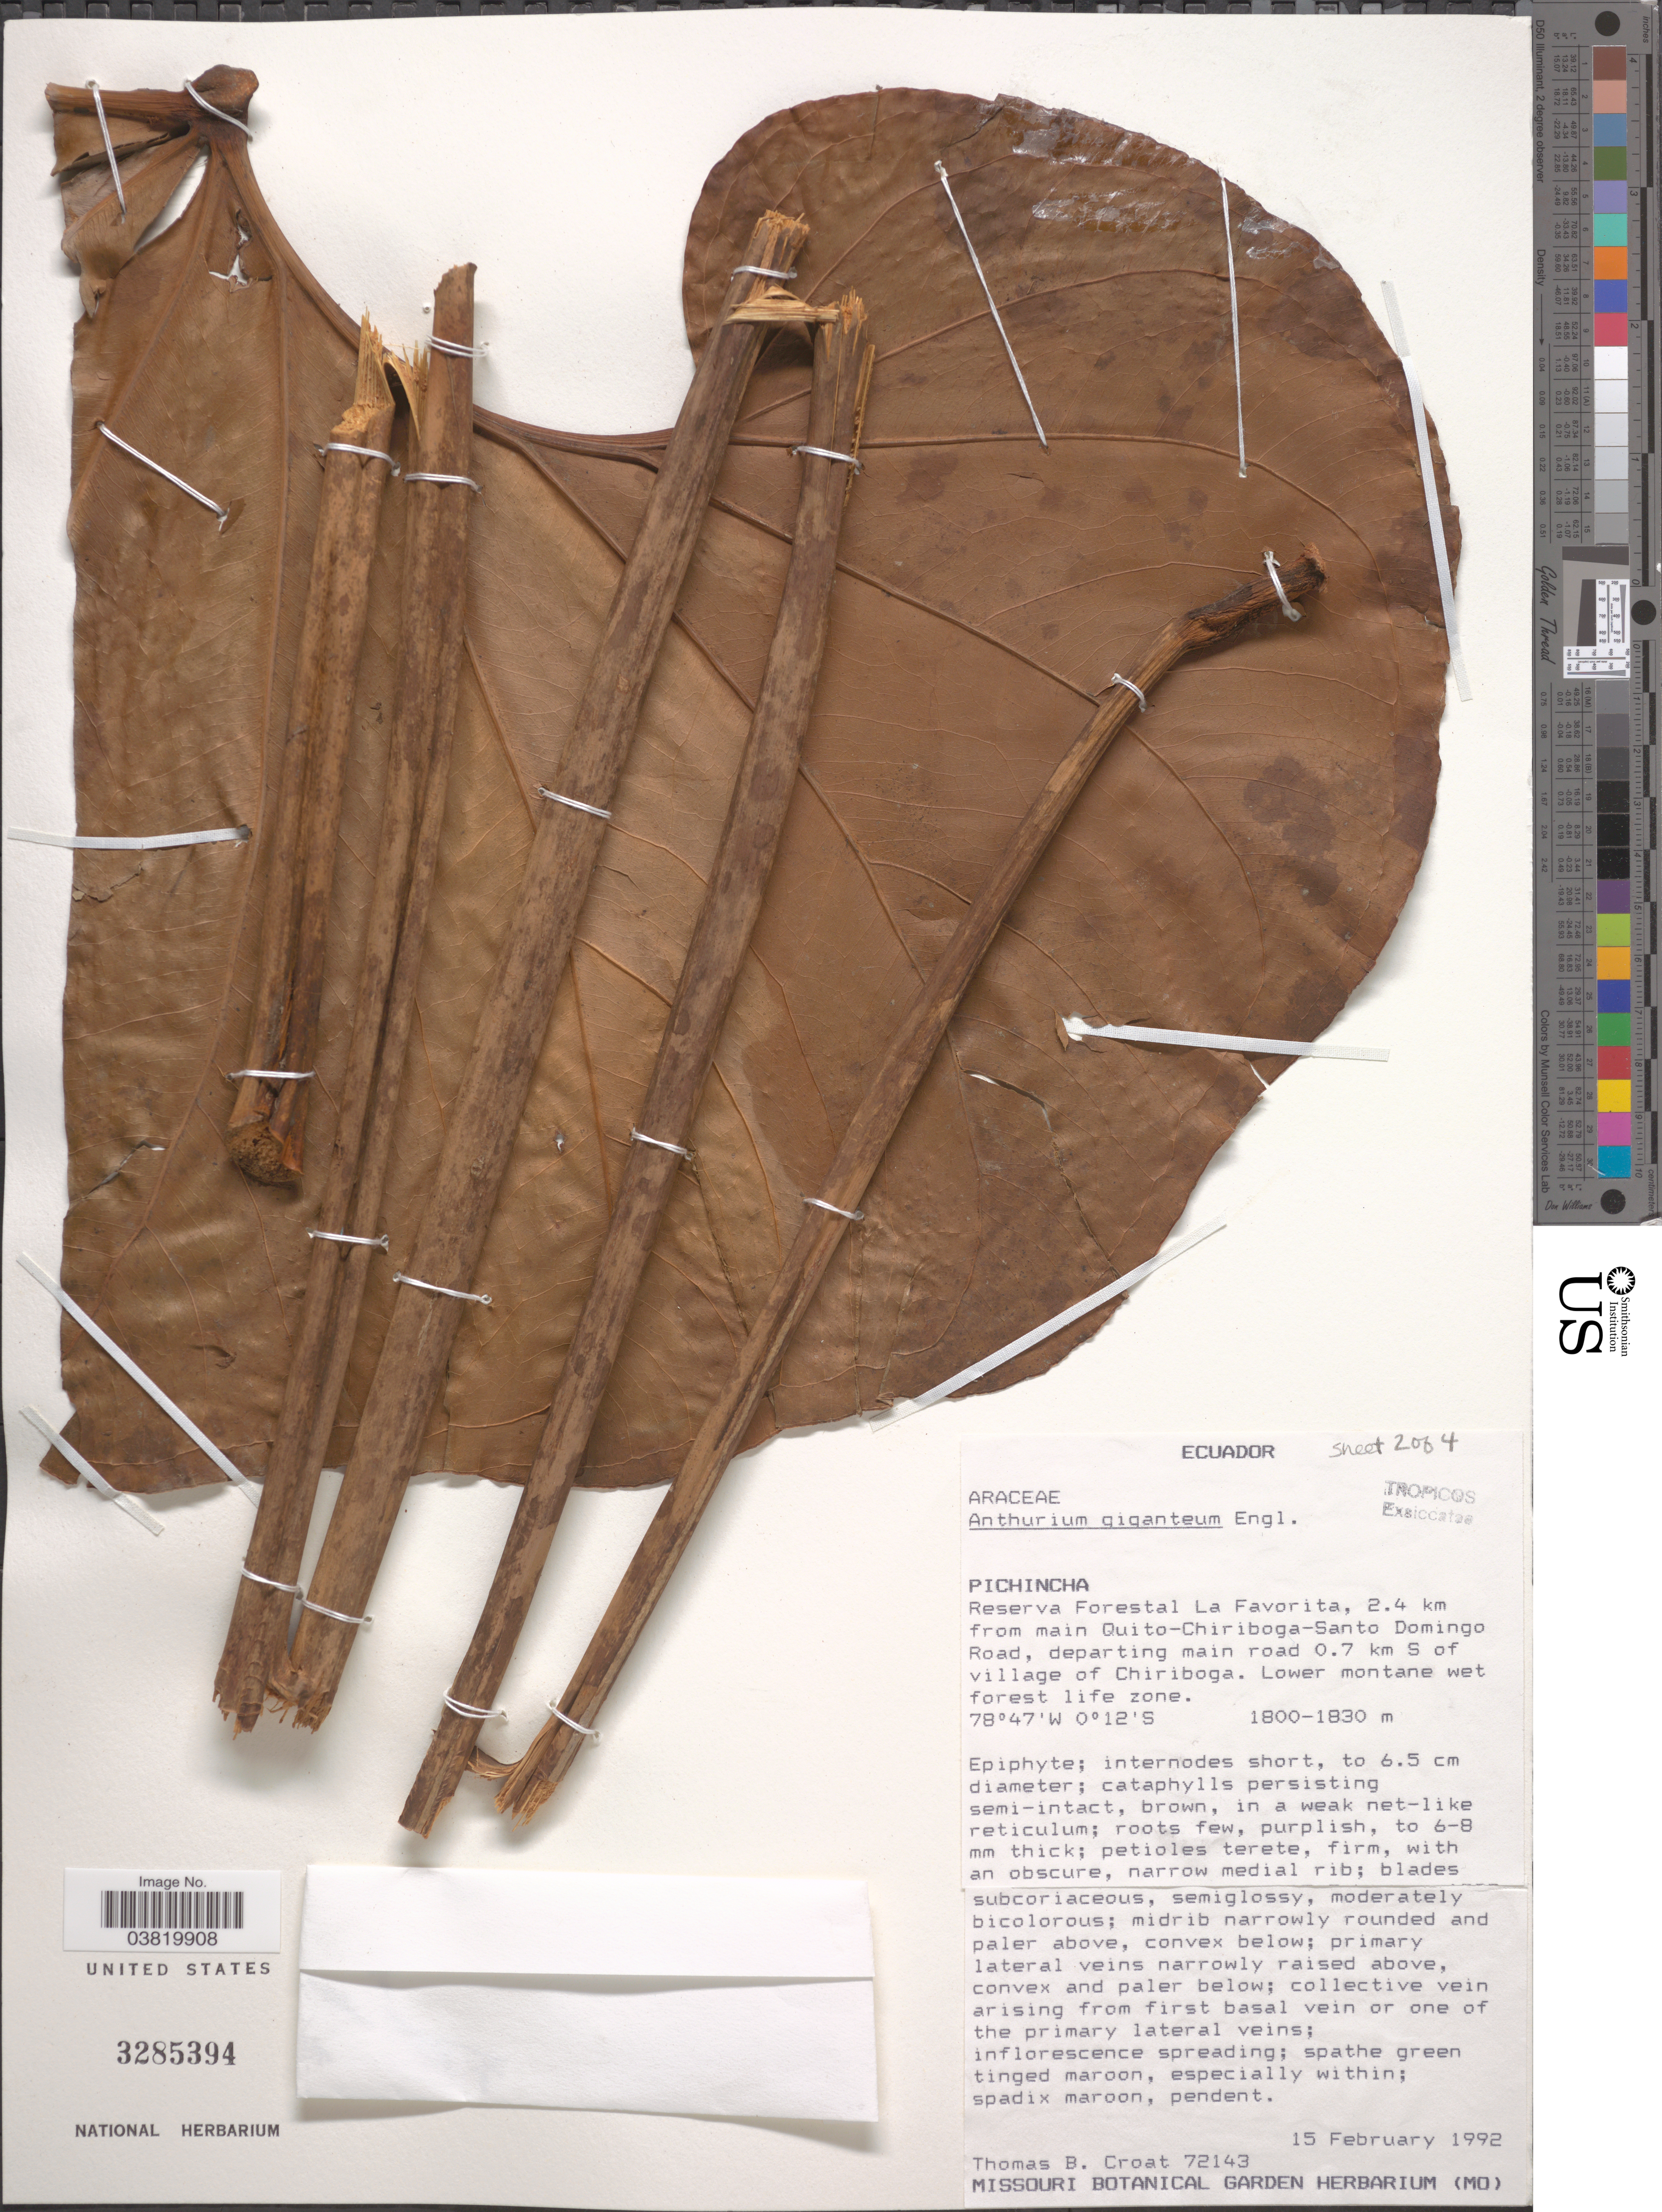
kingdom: Plantae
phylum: Tracheophyta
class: Liliopsida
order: Alismatales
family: Araceae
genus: Anthurium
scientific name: Anthurium giganteum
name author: Engl.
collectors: T. B. Croat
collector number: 72143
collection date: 1992-02-15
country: Ecuador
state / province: Pichincha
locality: Reserva Forestal La Favorita, 2.4 km from main Quito-Chiriboga-Santo Domingo Road, departing main road 0.7 km S of village of Chiriboga.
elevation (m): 1800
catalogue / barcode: US 3285394